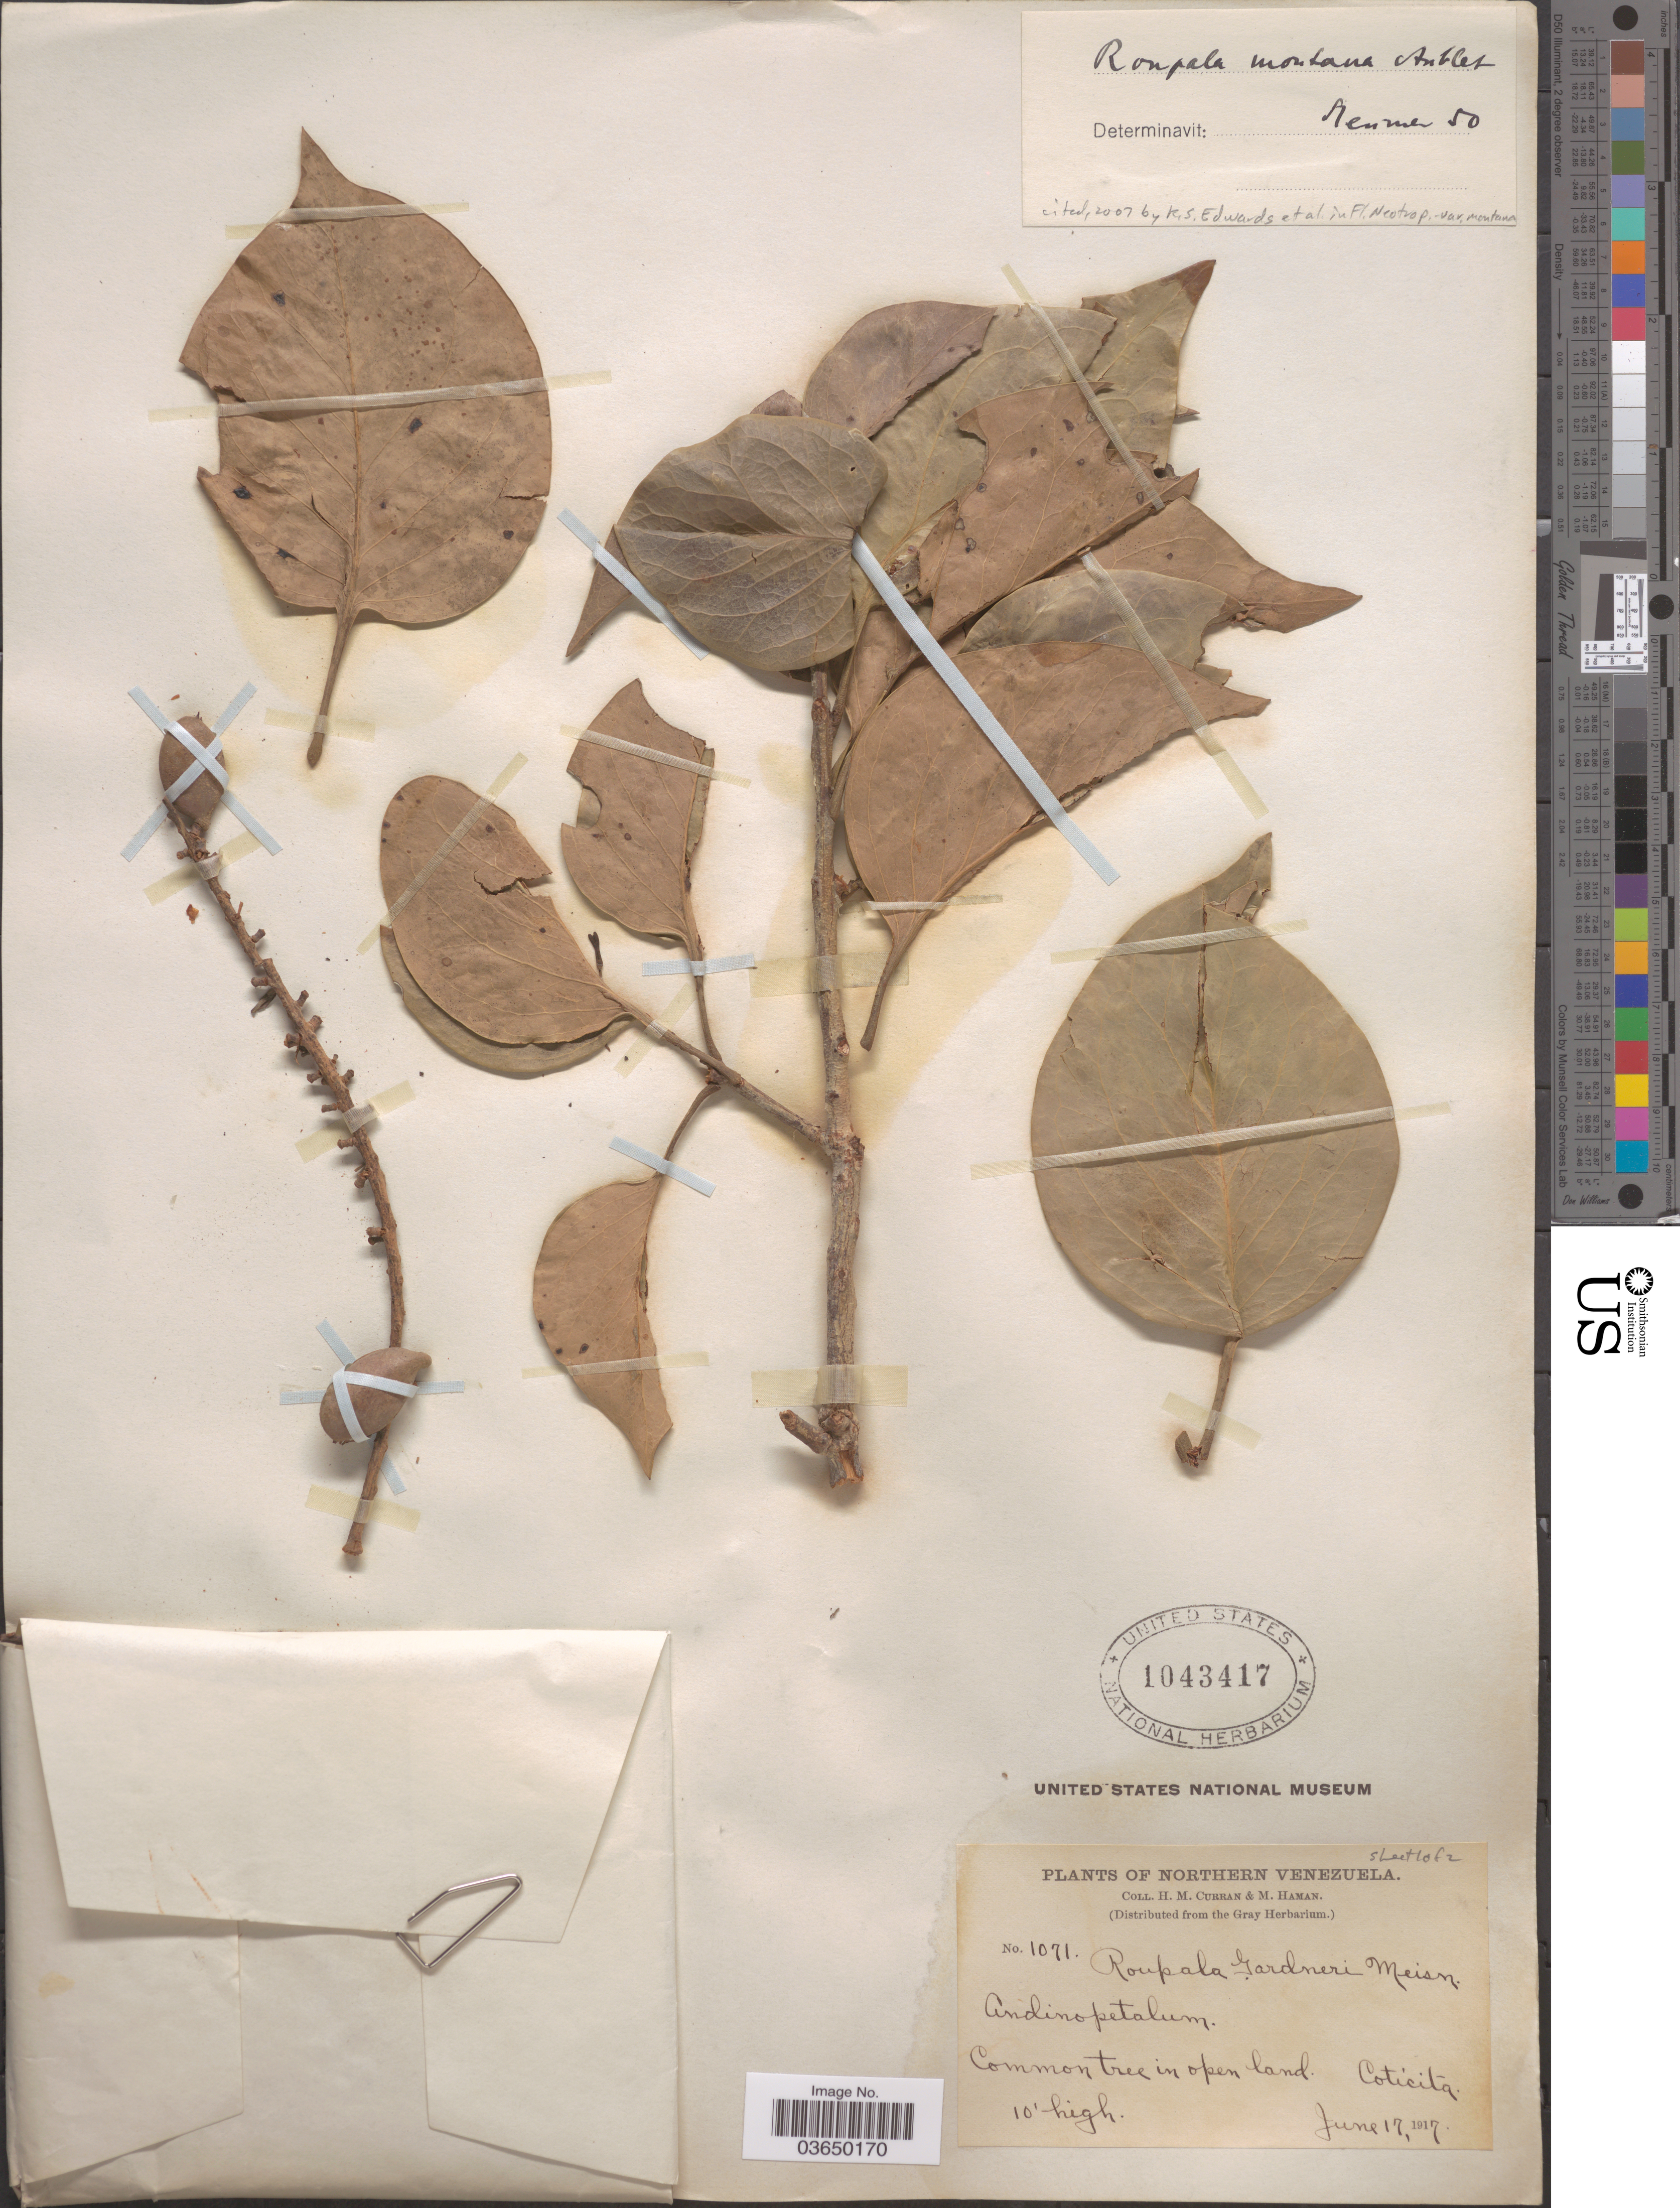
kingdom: Plantae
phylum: Tracheophyta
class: Magnoliopsida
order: Proteales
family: Proteaceae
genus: Roupala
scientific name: Roupala montana var. montana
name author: Aubl.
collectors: H. M. Curran & M. Haman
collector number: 1071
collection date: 1917-06-17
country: Venezuela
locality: Northern Venezuela. Coticita.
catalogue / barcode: US 1043417